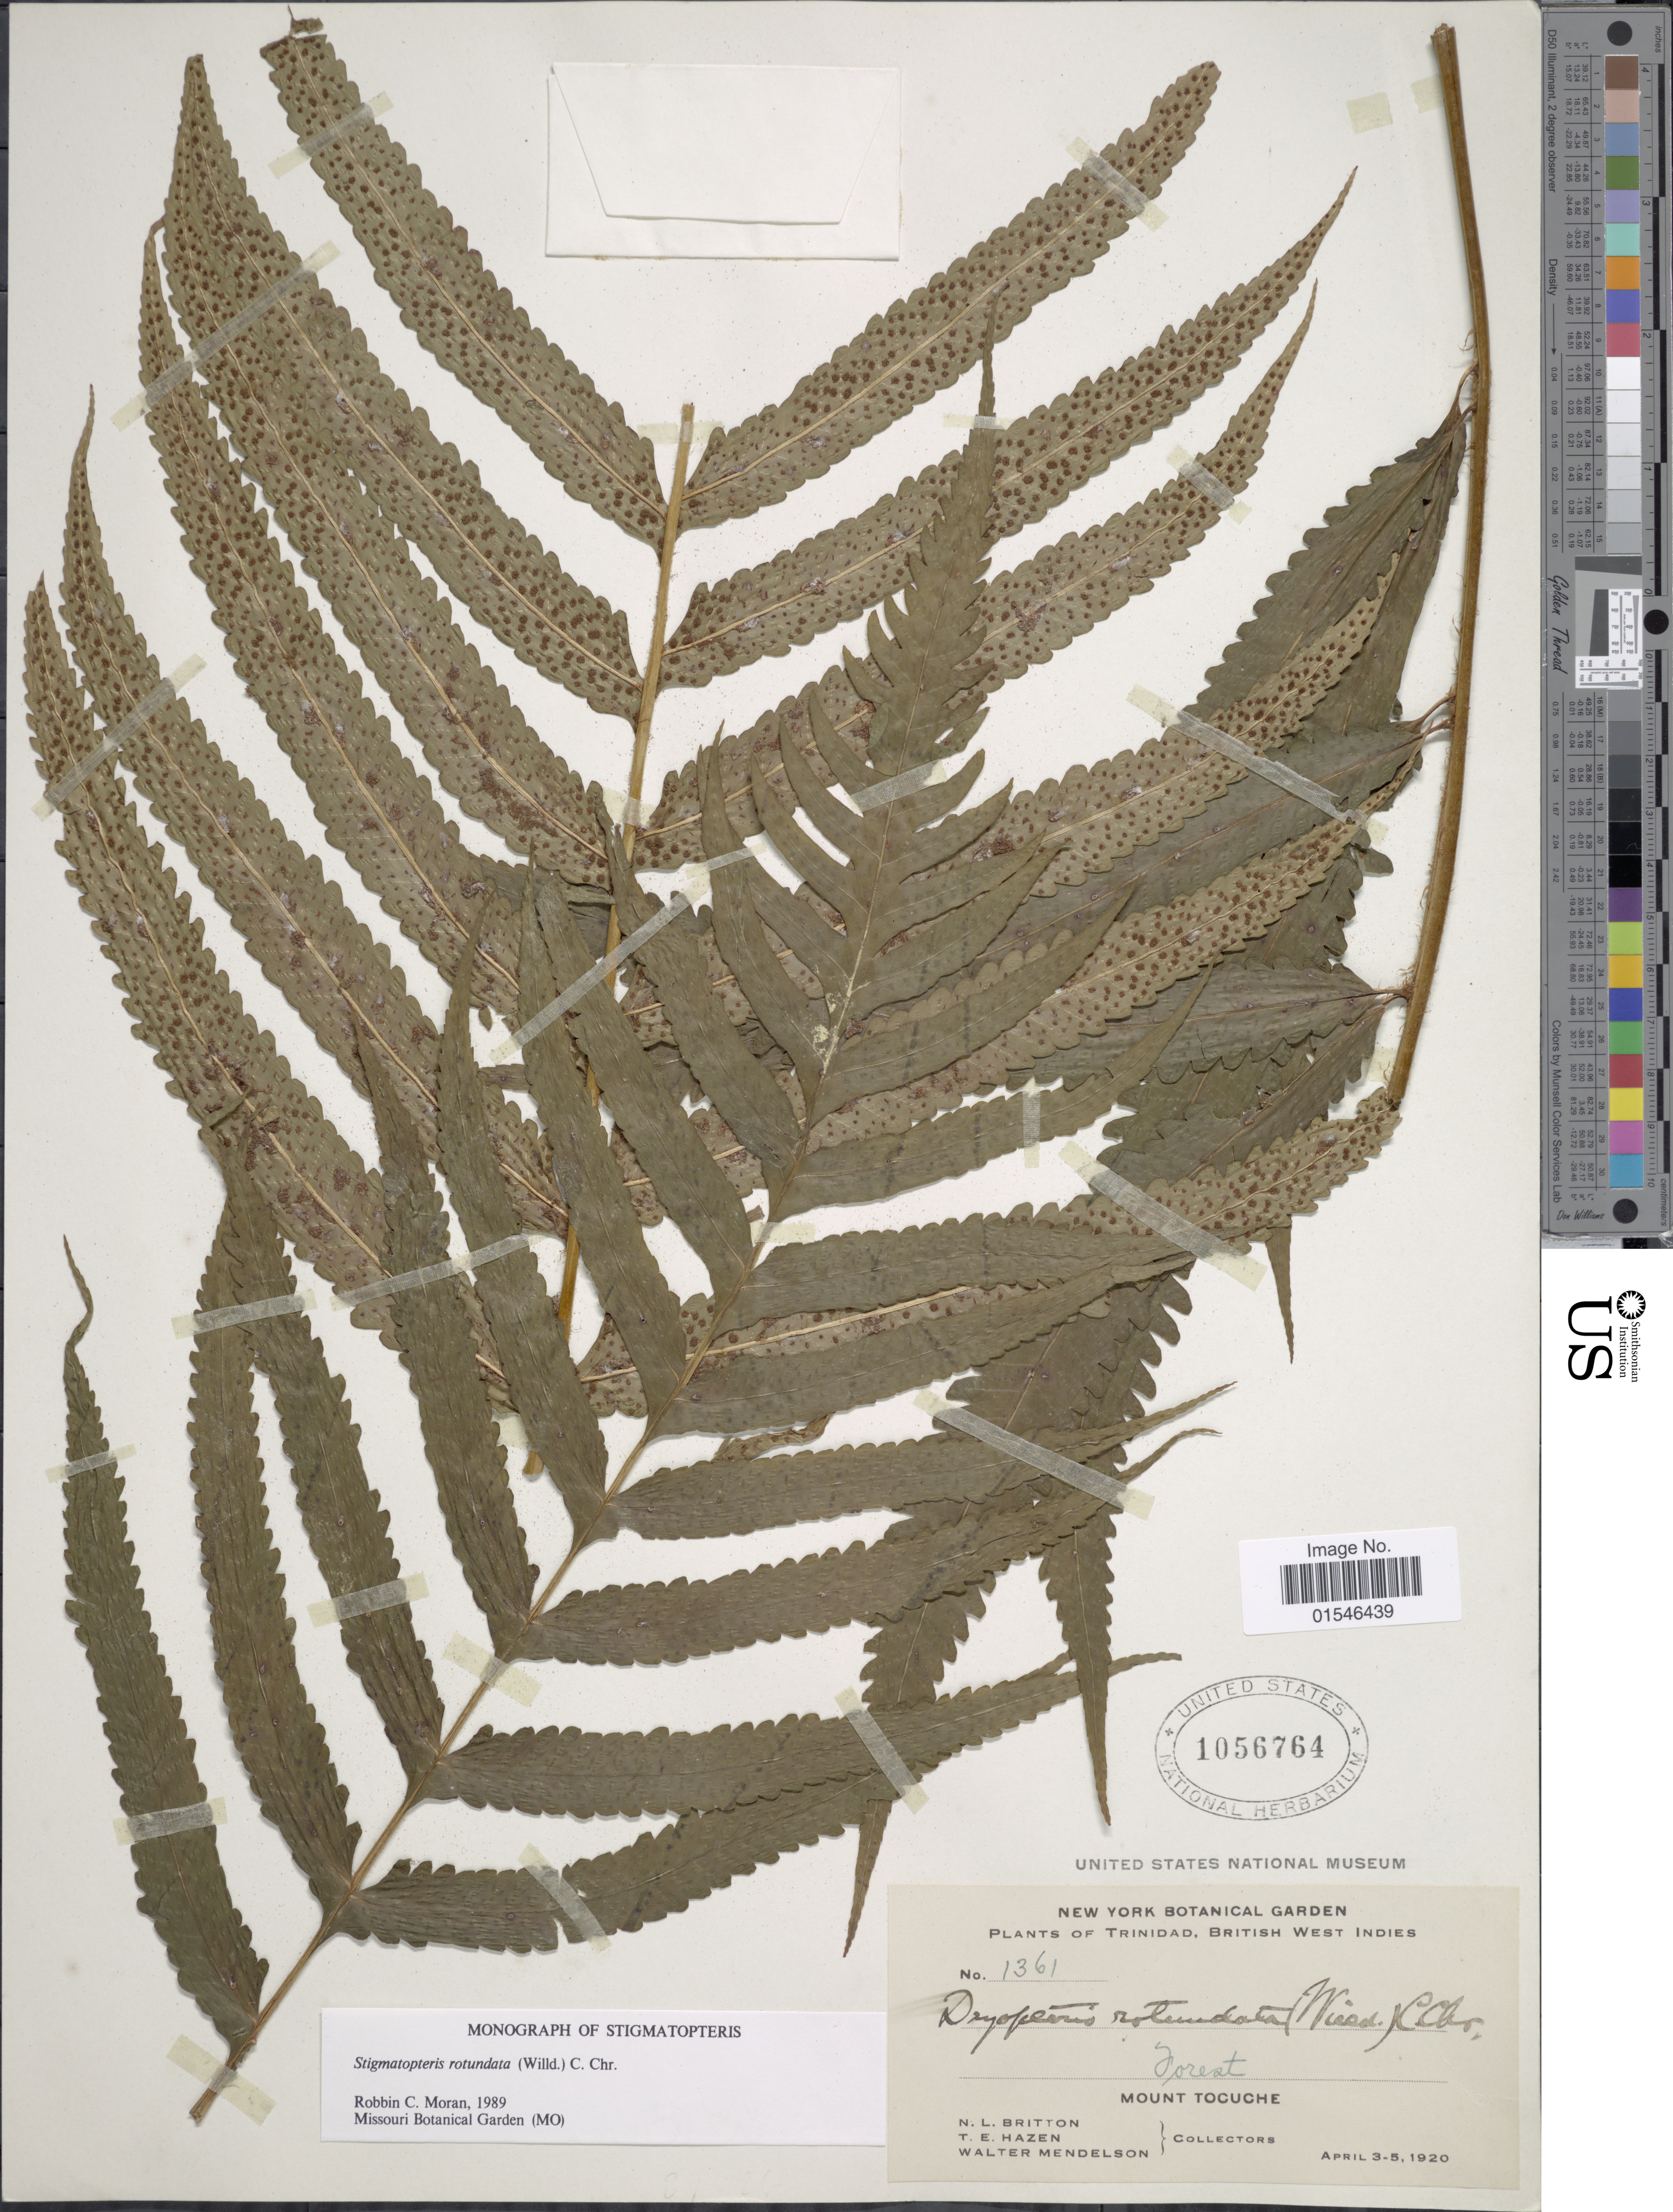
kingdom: Plantae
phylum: Tracheophyta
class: Polypodiopsida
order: Polypodiales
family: Dryopteridaceae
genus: Stigmatopteris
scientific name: Stigmatopteris rotundata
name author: (Willd.) C. Chr.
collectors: N. Britton, T. E. Hazen & W. Mendelson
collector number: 1361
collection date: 1920-04-03/1920-04-05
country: Trinidad and Tobago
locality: Trinidad, British West Indies. Forest. Mount Tocuche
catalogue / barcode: US 1056764